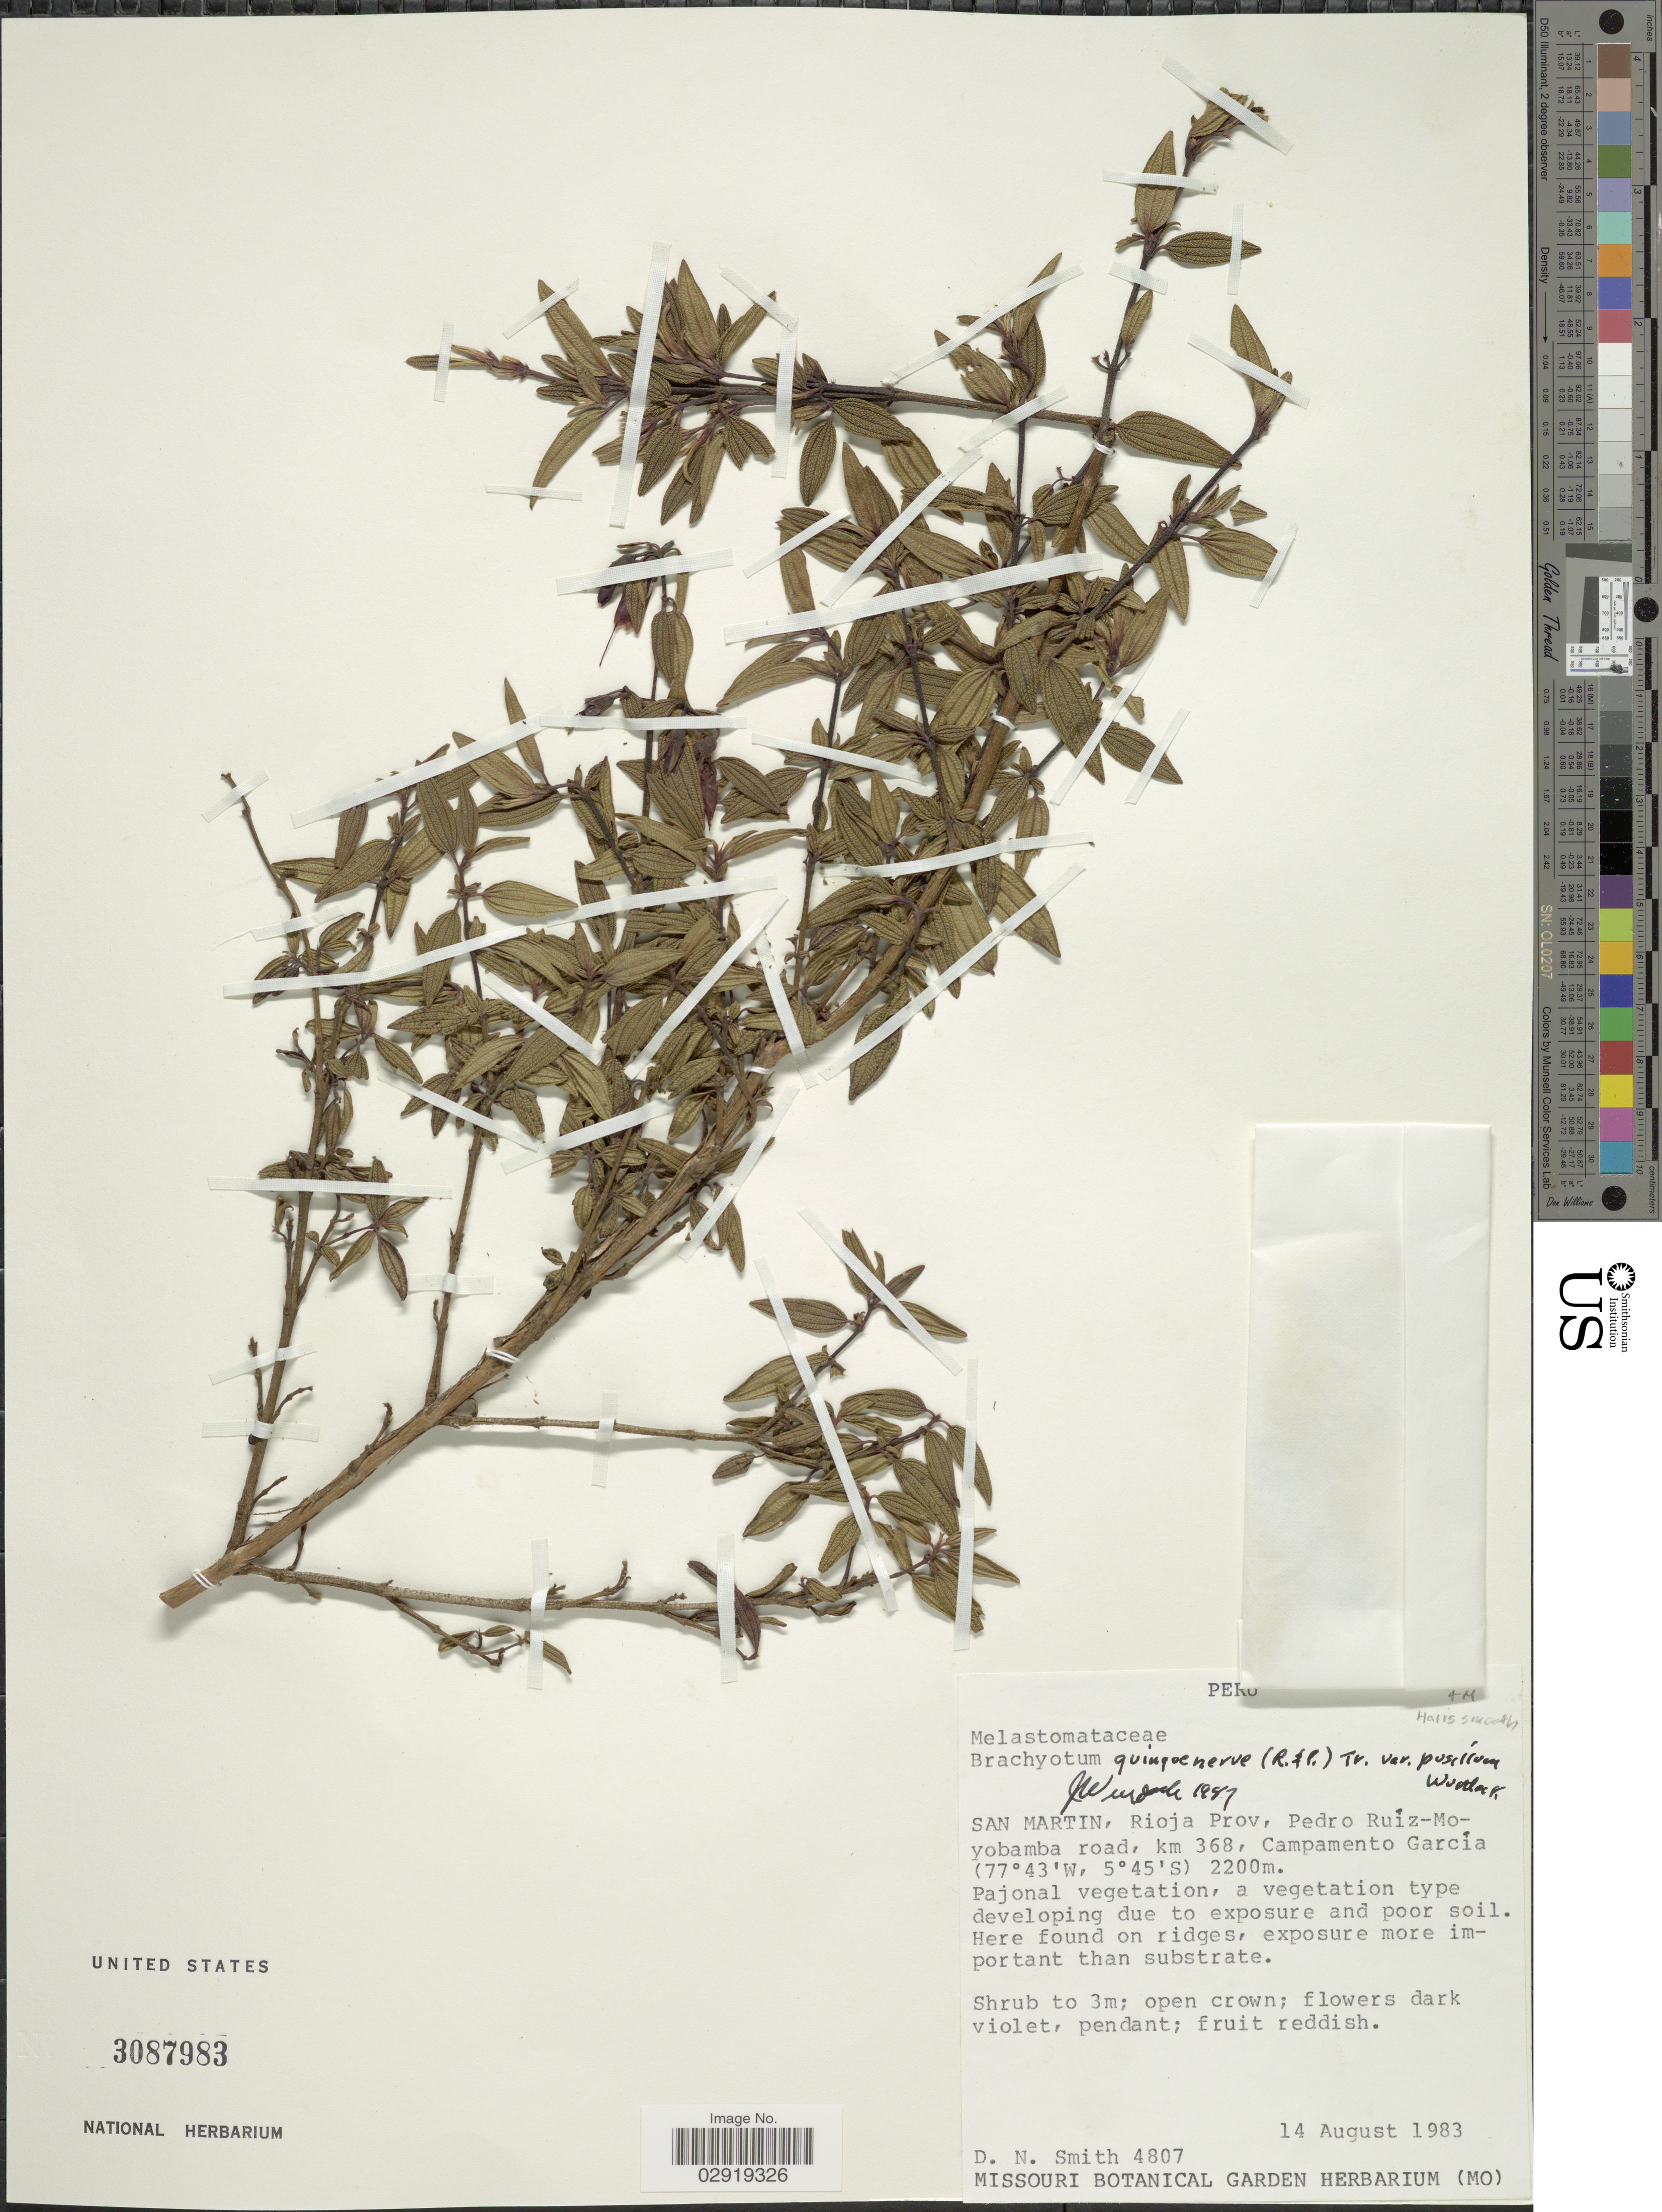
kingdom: Plantae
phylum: Tracheophyta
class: Magnoliopsida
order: Myrtales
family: Melastomataceae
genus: Brachyotum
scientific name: Brachyotum quinquenerve var. pusillum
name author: Wurdack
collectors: D. Smith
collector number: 4807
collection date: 1983-08-14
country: Peru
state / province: San Martín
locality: Rioja Prov, Pedro Ruíz-Moyobamba road, km 368, Campamento García.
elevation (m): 2200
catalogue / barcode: US 3087983